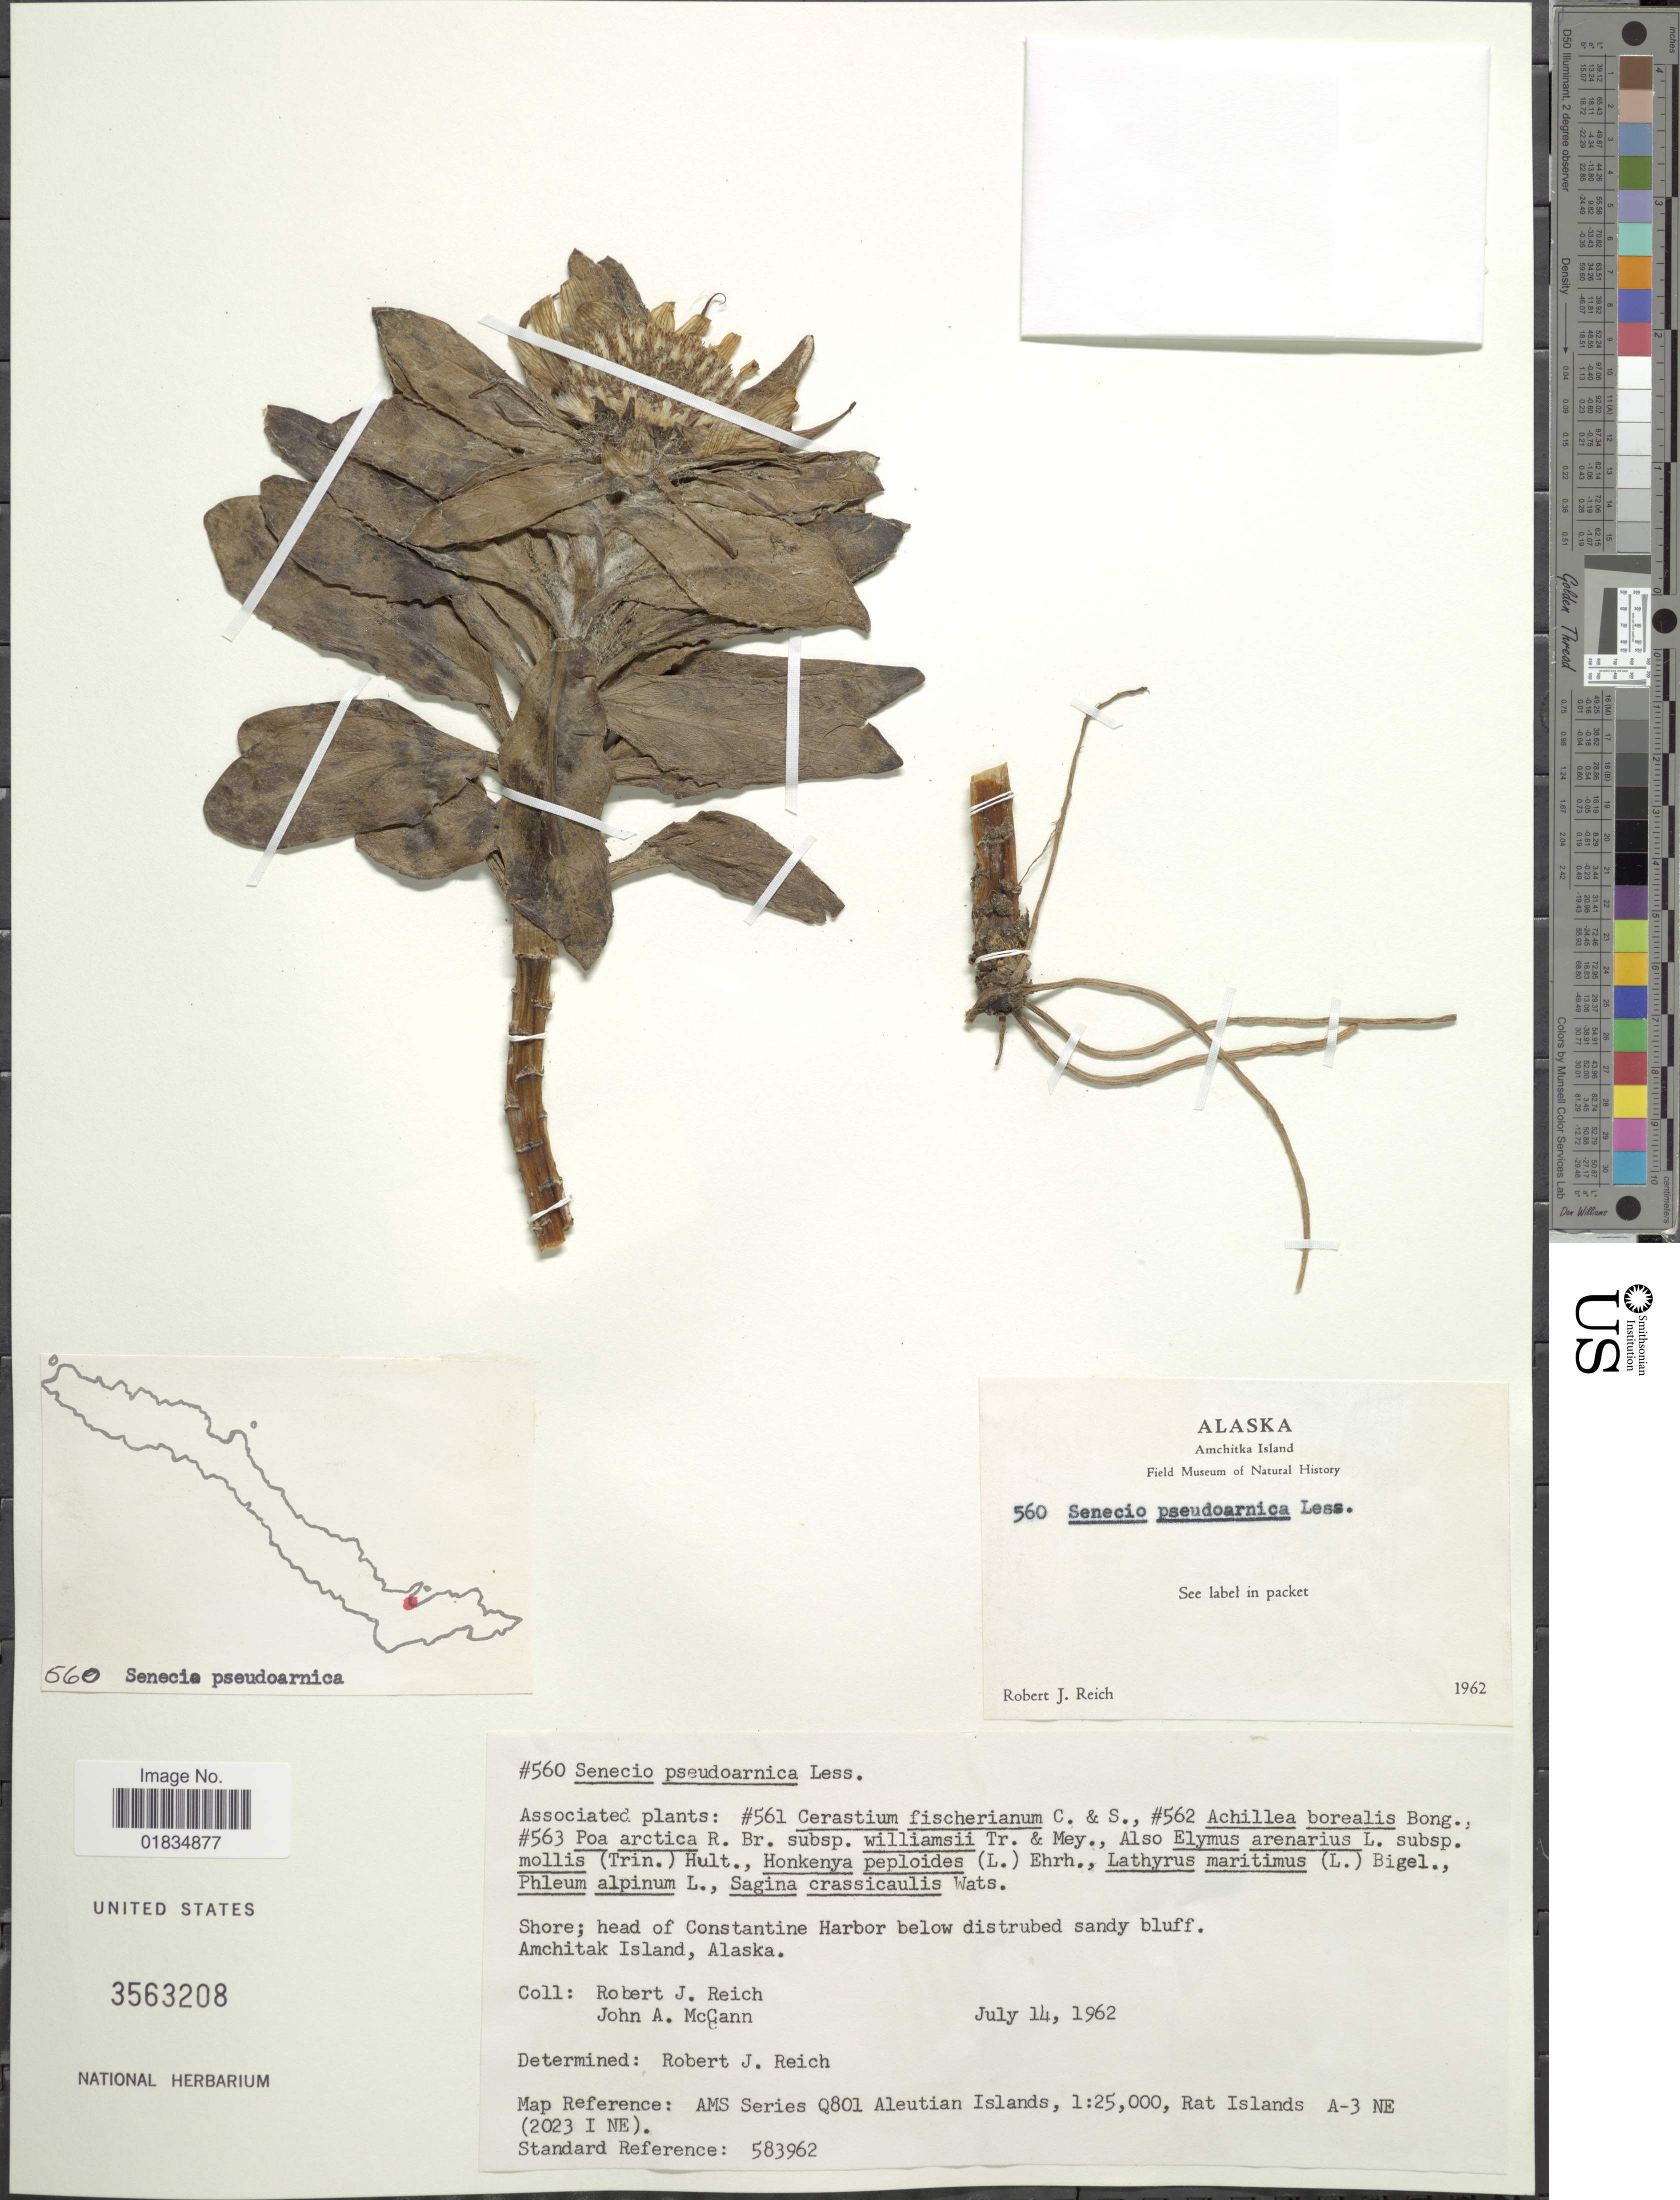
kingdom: Plantae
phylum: Tracheophyta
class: Magnoliopsida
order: Asterales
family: Asteraceae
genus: Senecio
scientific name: Senecio pseudoarnica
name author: Less.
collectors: R. Reich & J. A. McCann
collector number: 560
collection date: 1962-07-14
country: United States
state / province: Alaska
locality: Amchitka Island. AMS Series Q801 Aleutian Islands, Rat Islands A-3 NE (2023 I Ne) 1:25,000 [unsure placement]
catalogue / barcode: US 3563208